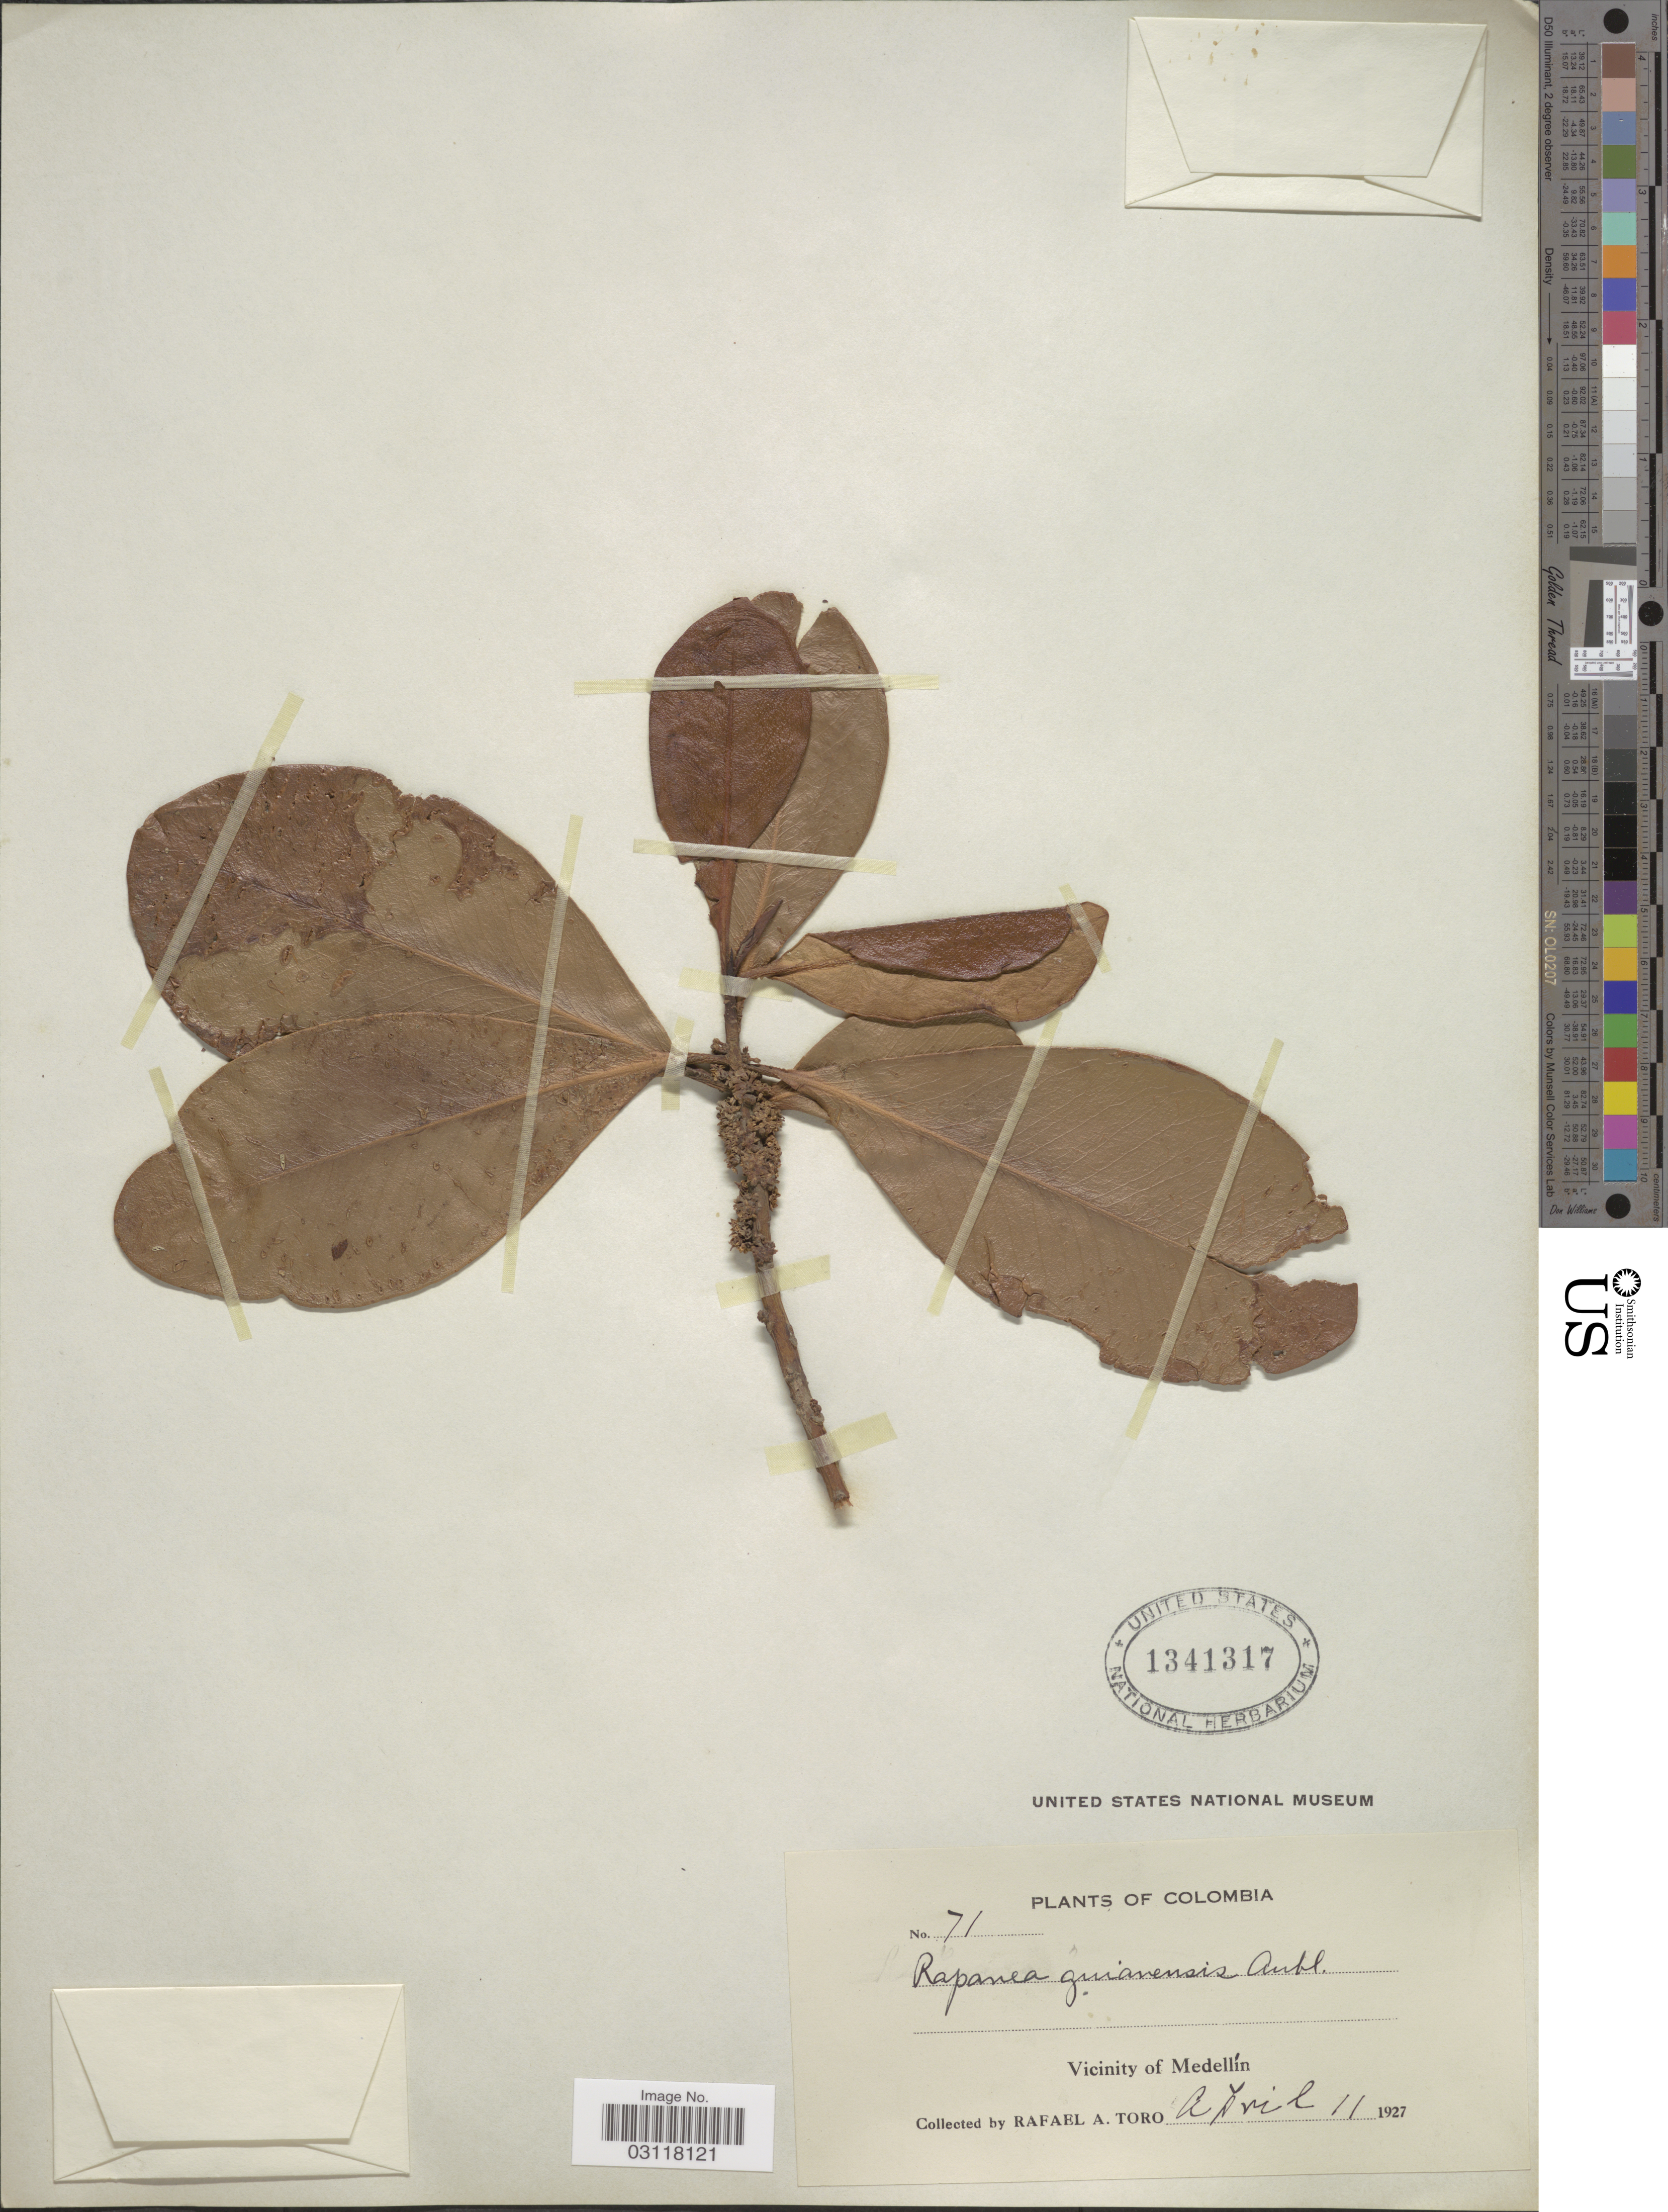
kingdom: Plantae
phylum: Tracheophyta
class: Magnoliopsida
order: Ericales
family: Primulaceae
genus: Rapanea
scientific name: Rapanea guianensis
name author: Aubl.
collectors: R. A. Toro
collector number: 71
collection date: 1927-04-11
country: Colombia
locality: Vicinity of Medellín.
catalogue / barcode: US 1341317